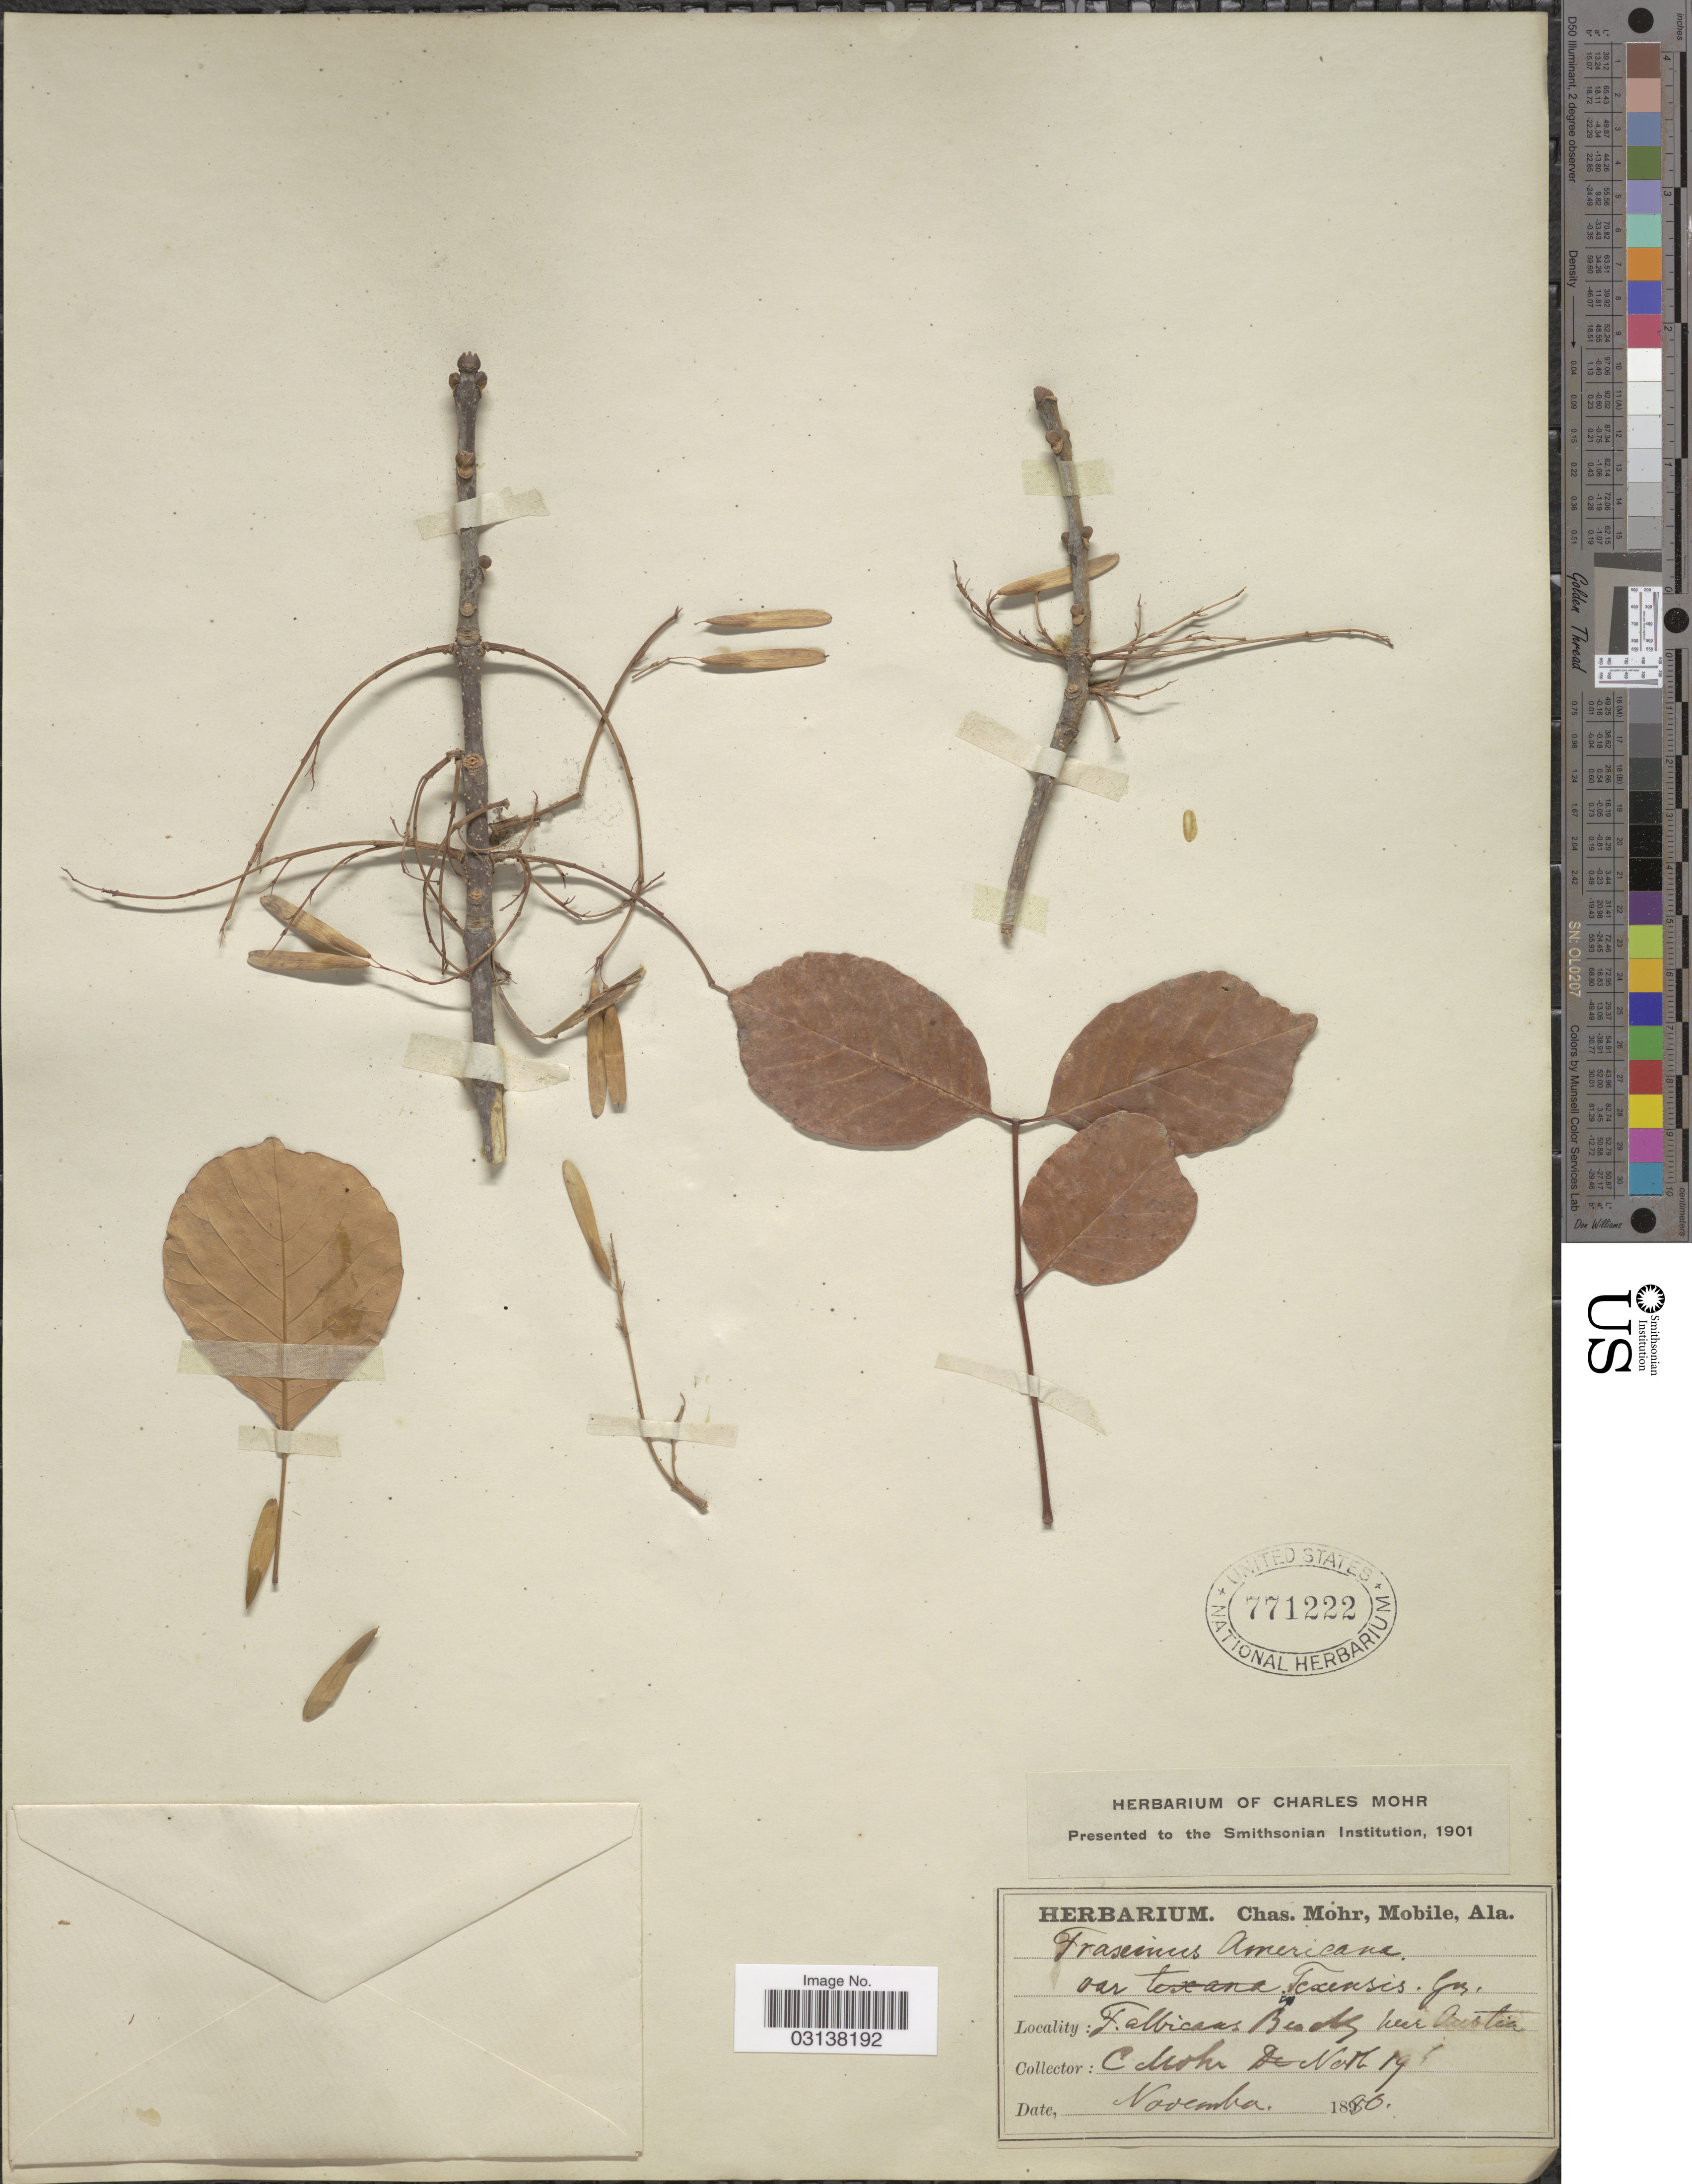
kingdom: Plantae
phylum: Tracheophyta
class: Magnoliopsida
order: Lamiales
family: Oleaceae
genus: Fraxinus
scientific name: Fraxinus albicans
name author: Buckley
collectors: Mohr, C. T. (herbarium)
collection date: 1880-11-19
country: United States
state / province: Texas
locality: F. albicans Beach near Austin.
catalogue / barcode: US 771222